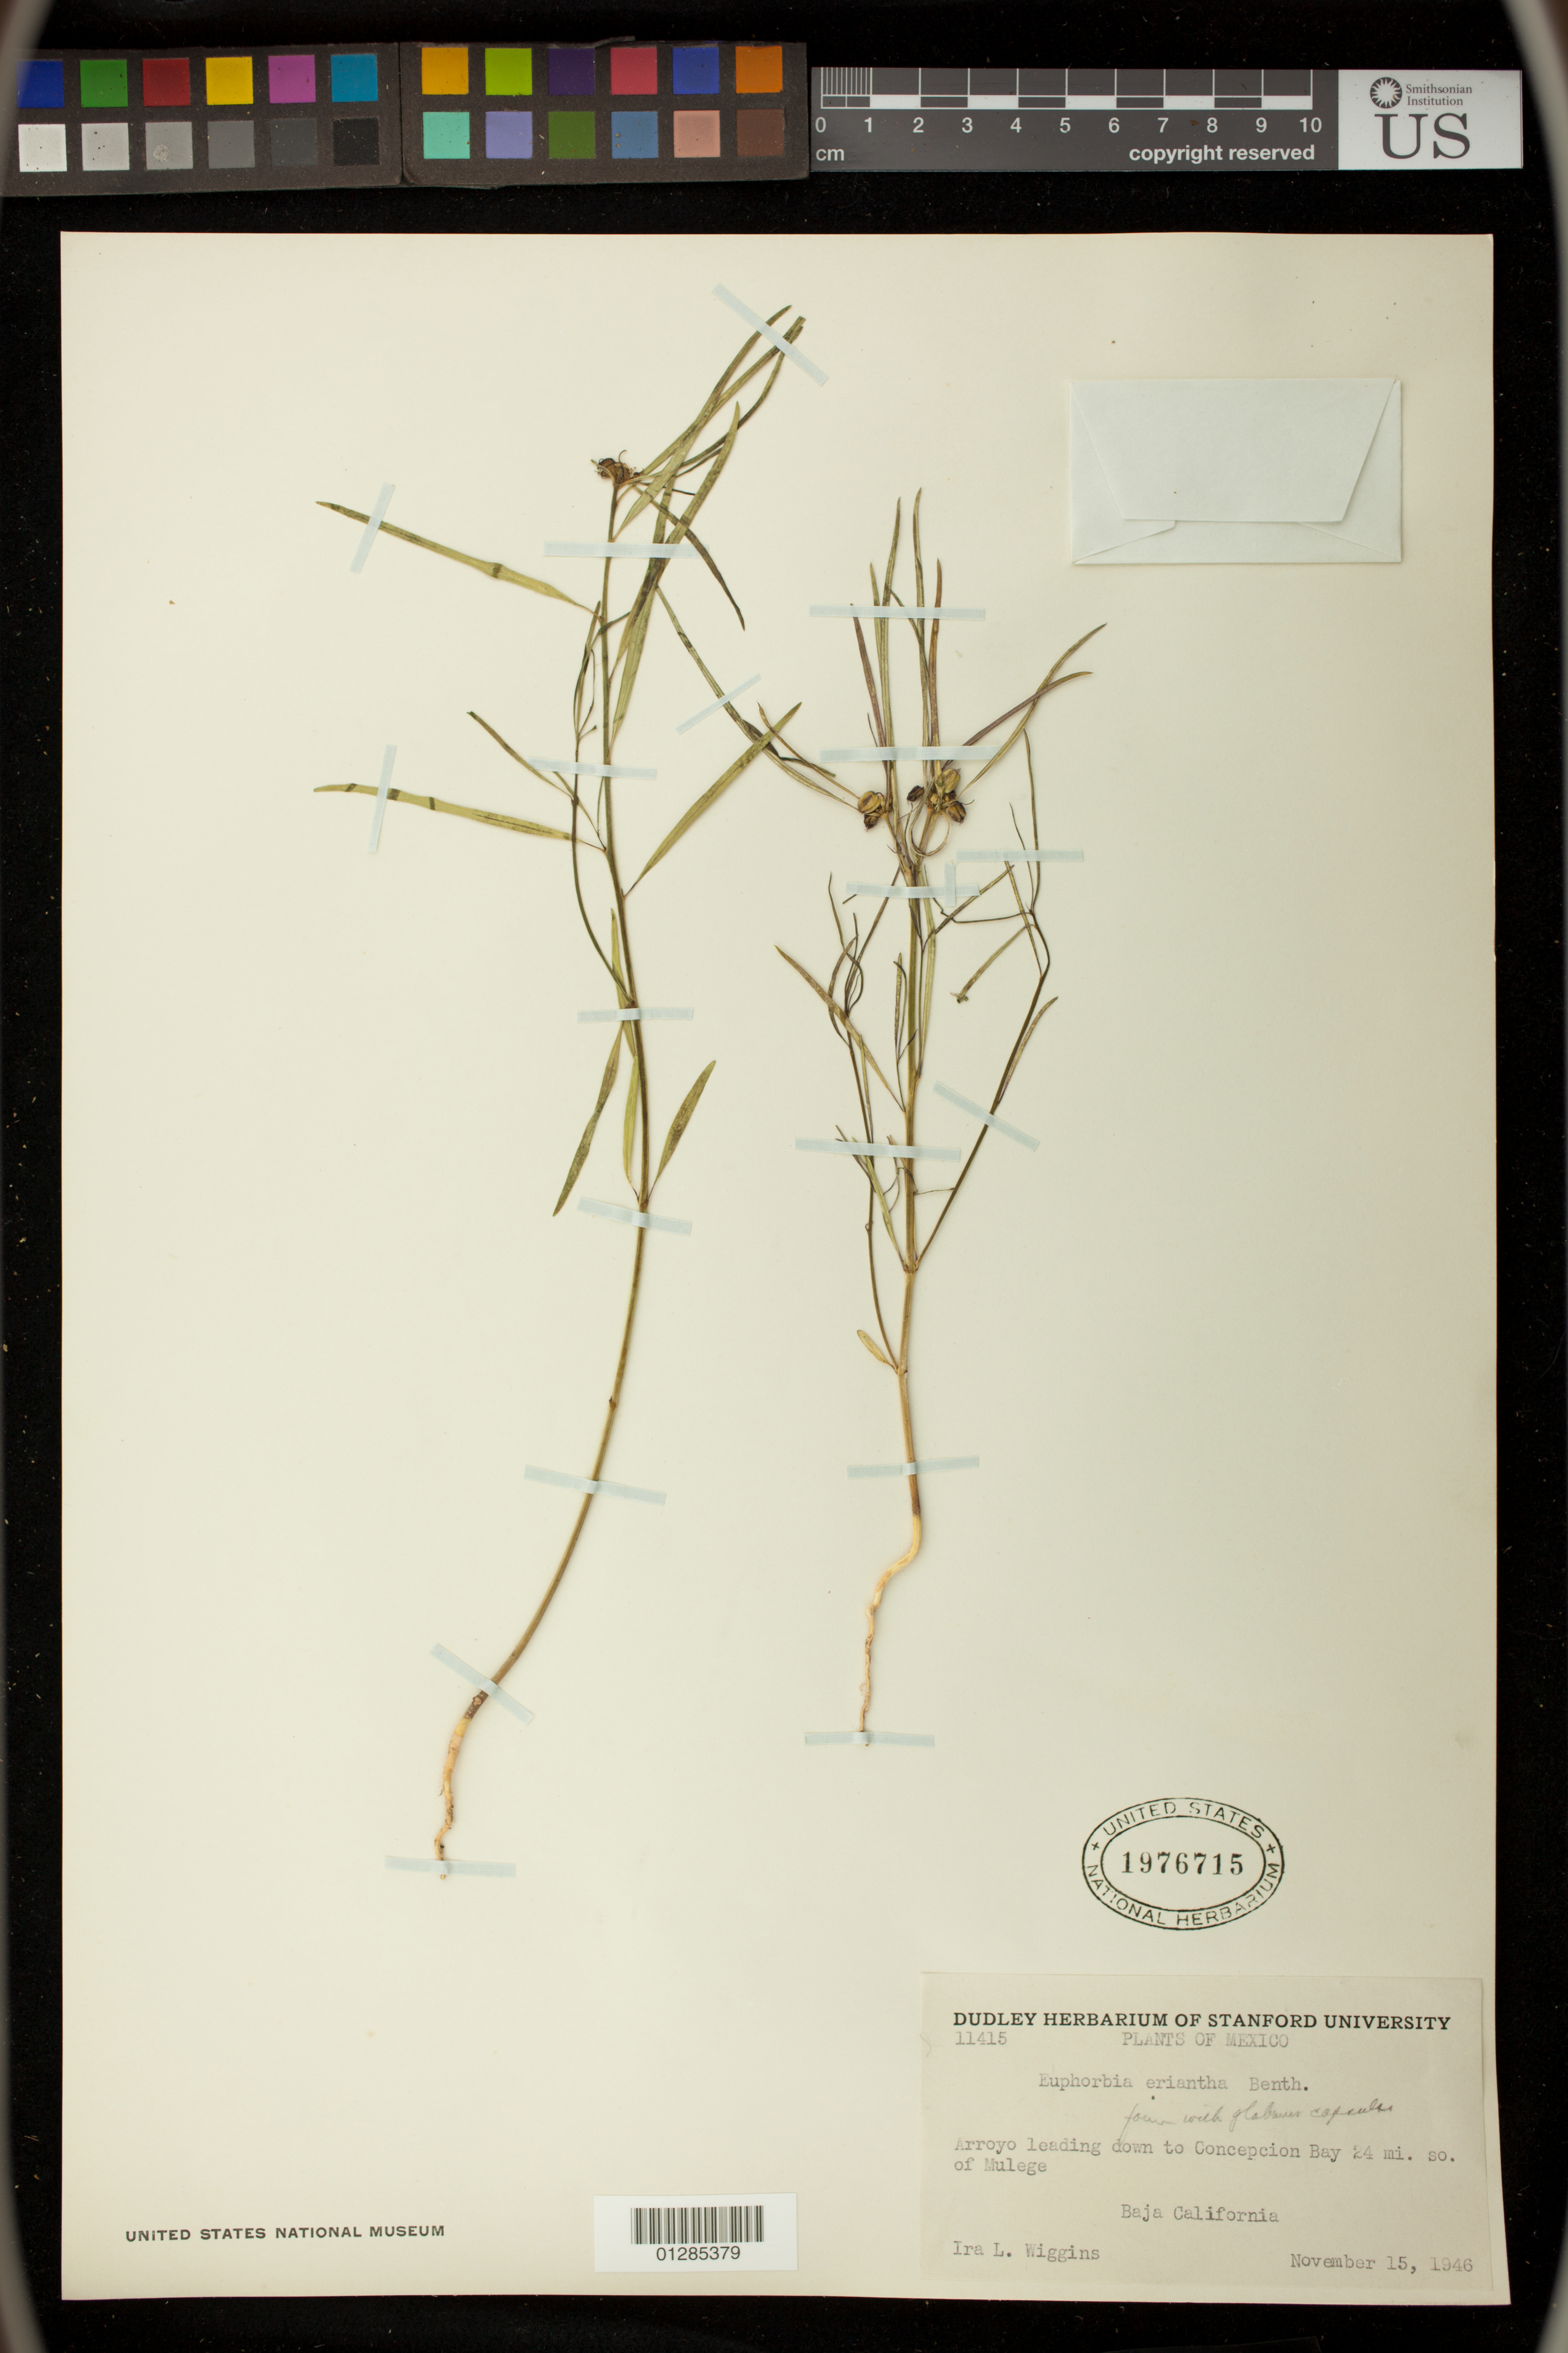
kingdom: Plantae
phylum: Tracheophyta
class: Magnoliopsida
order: Malpighiales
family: Euphorbiaceae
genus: Euphorbia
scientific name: Euphorbia eriantha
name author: Benth.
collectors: I. L. Wiggins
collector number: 11415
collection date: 1946-11-15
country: Mexico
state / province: Baja California Sur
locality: Arroyo leading down to Concepcion Bay 24 mi. so. of Mulege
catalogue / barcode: US 1976715